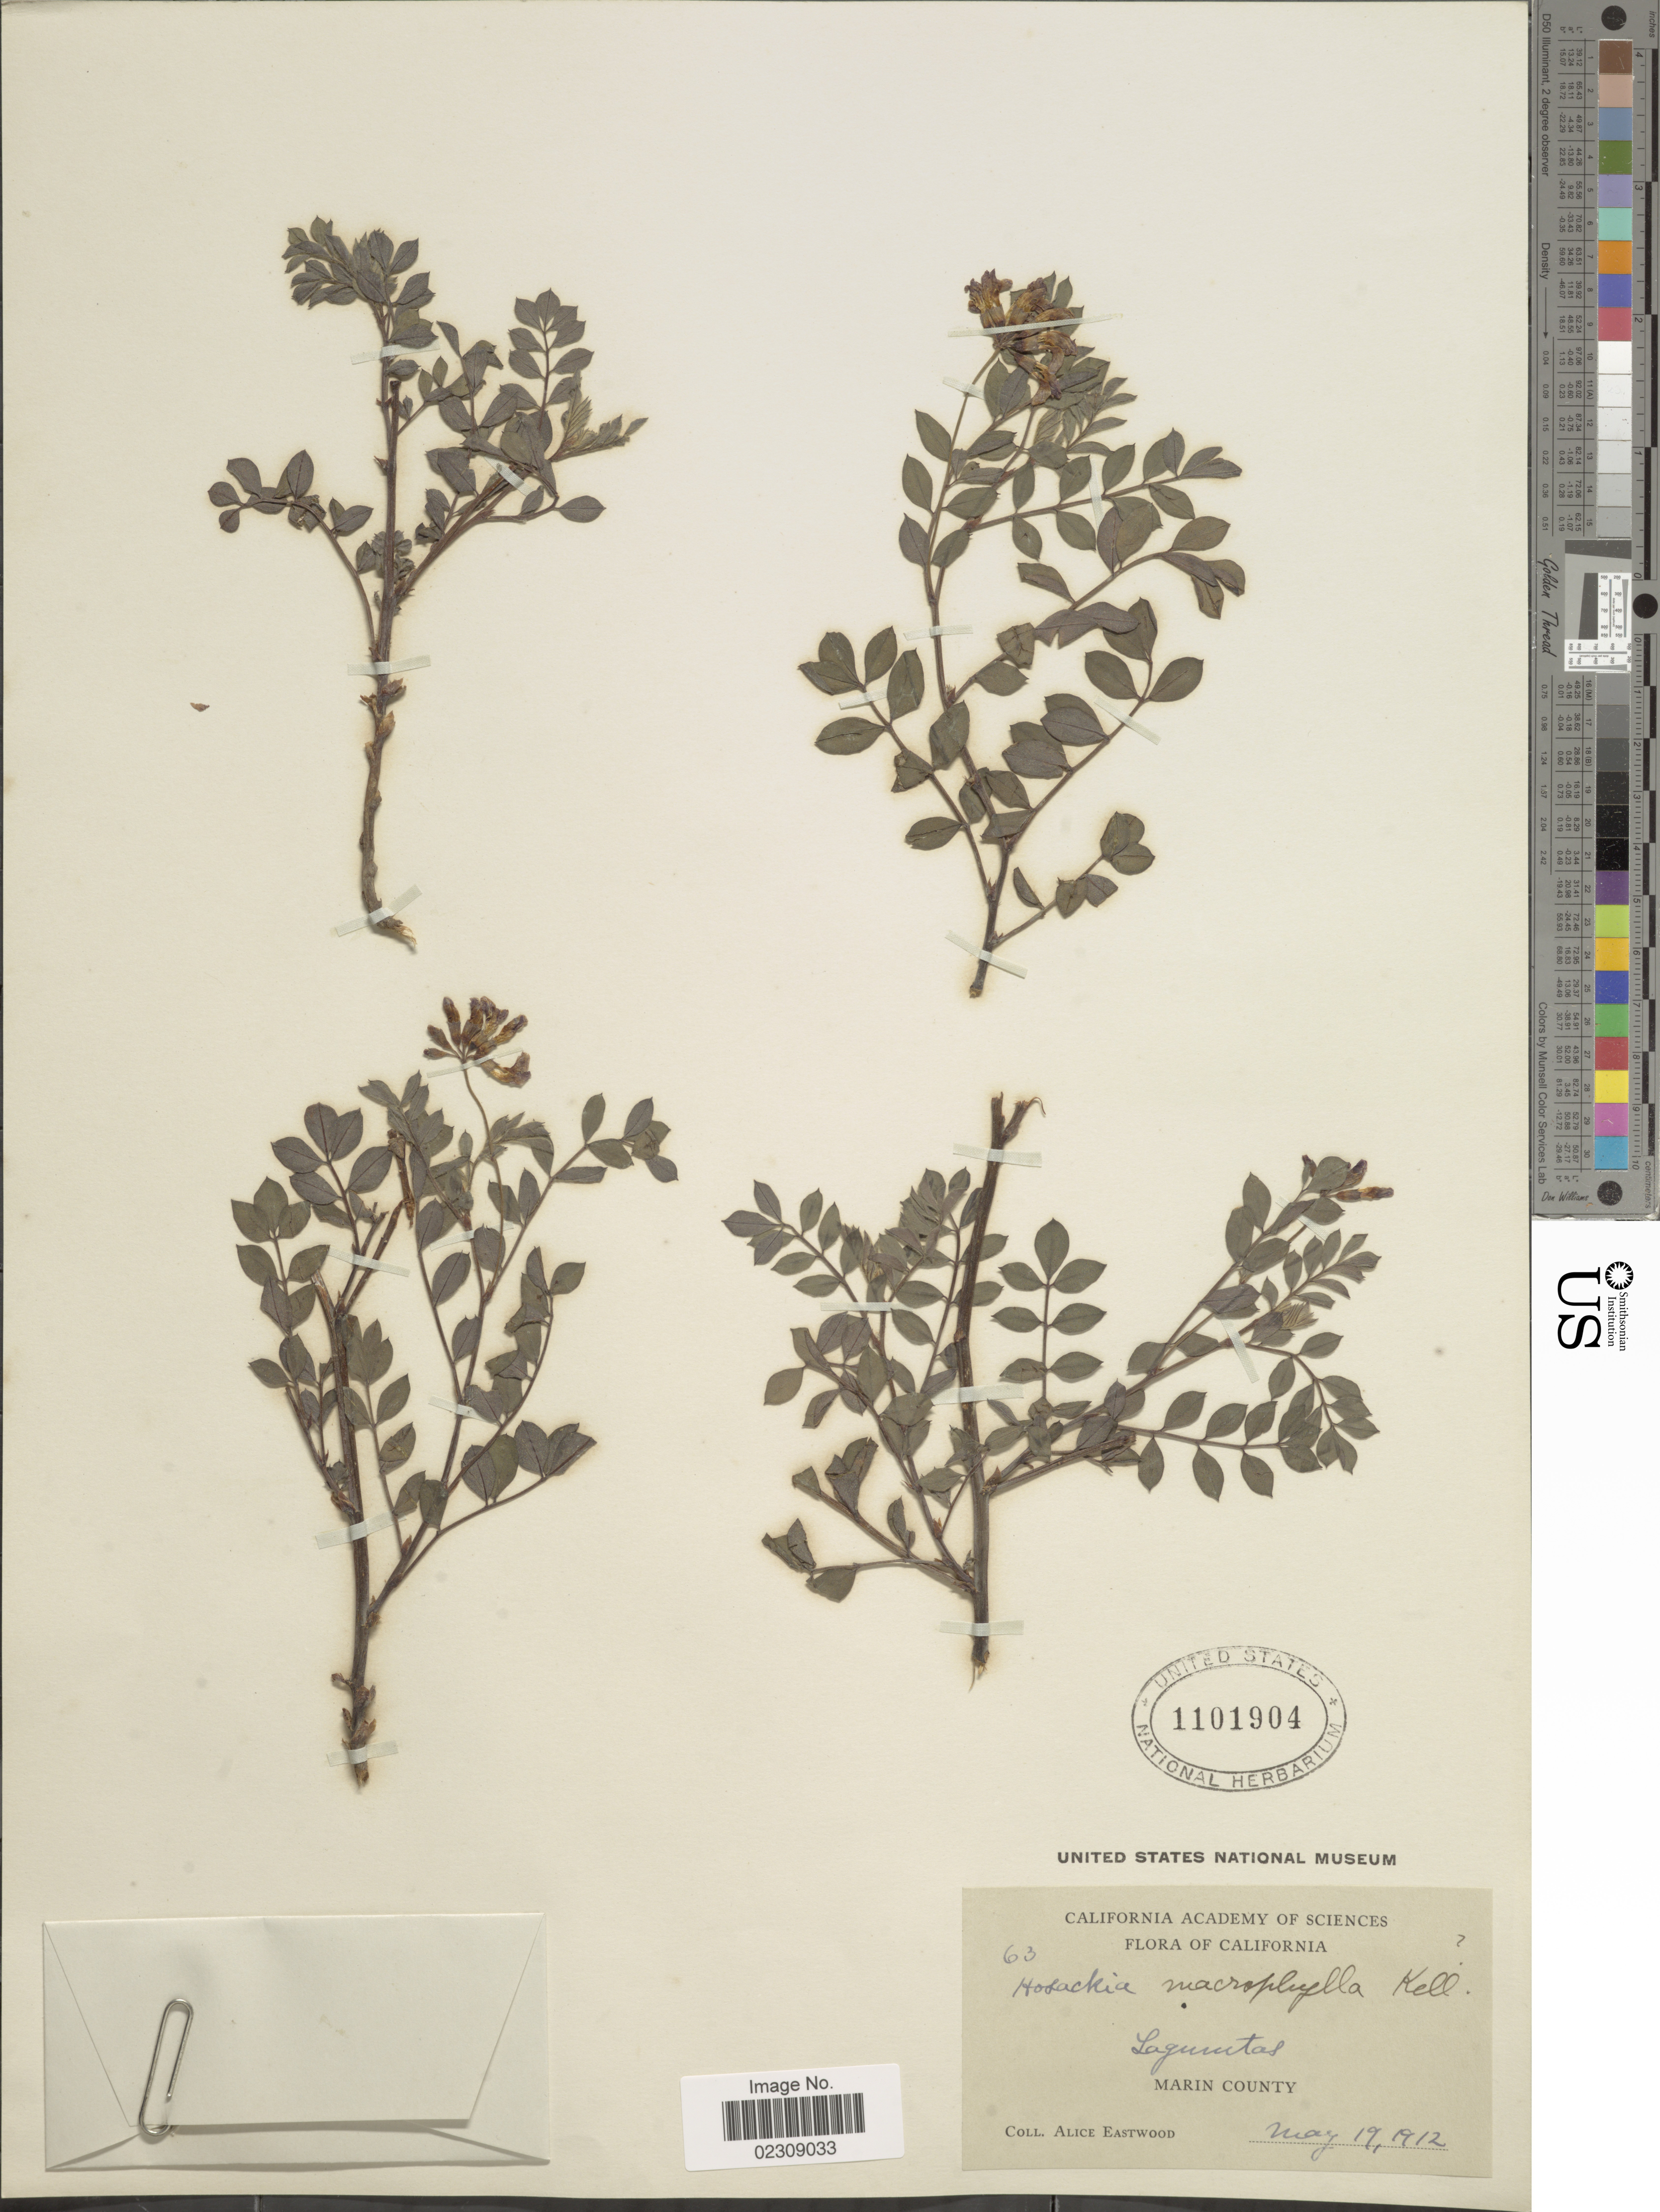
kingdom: Plantae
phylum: Tracheophyta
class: Magnoliopsida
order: Fabales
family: Fabaceae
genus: Hosackia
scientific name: Hosackia sp.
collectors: A. Eastwood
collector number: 63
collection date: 1912-05-19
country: United States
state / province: California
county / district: Marin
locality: Laguntas. Marin County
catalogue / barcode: US 1101904